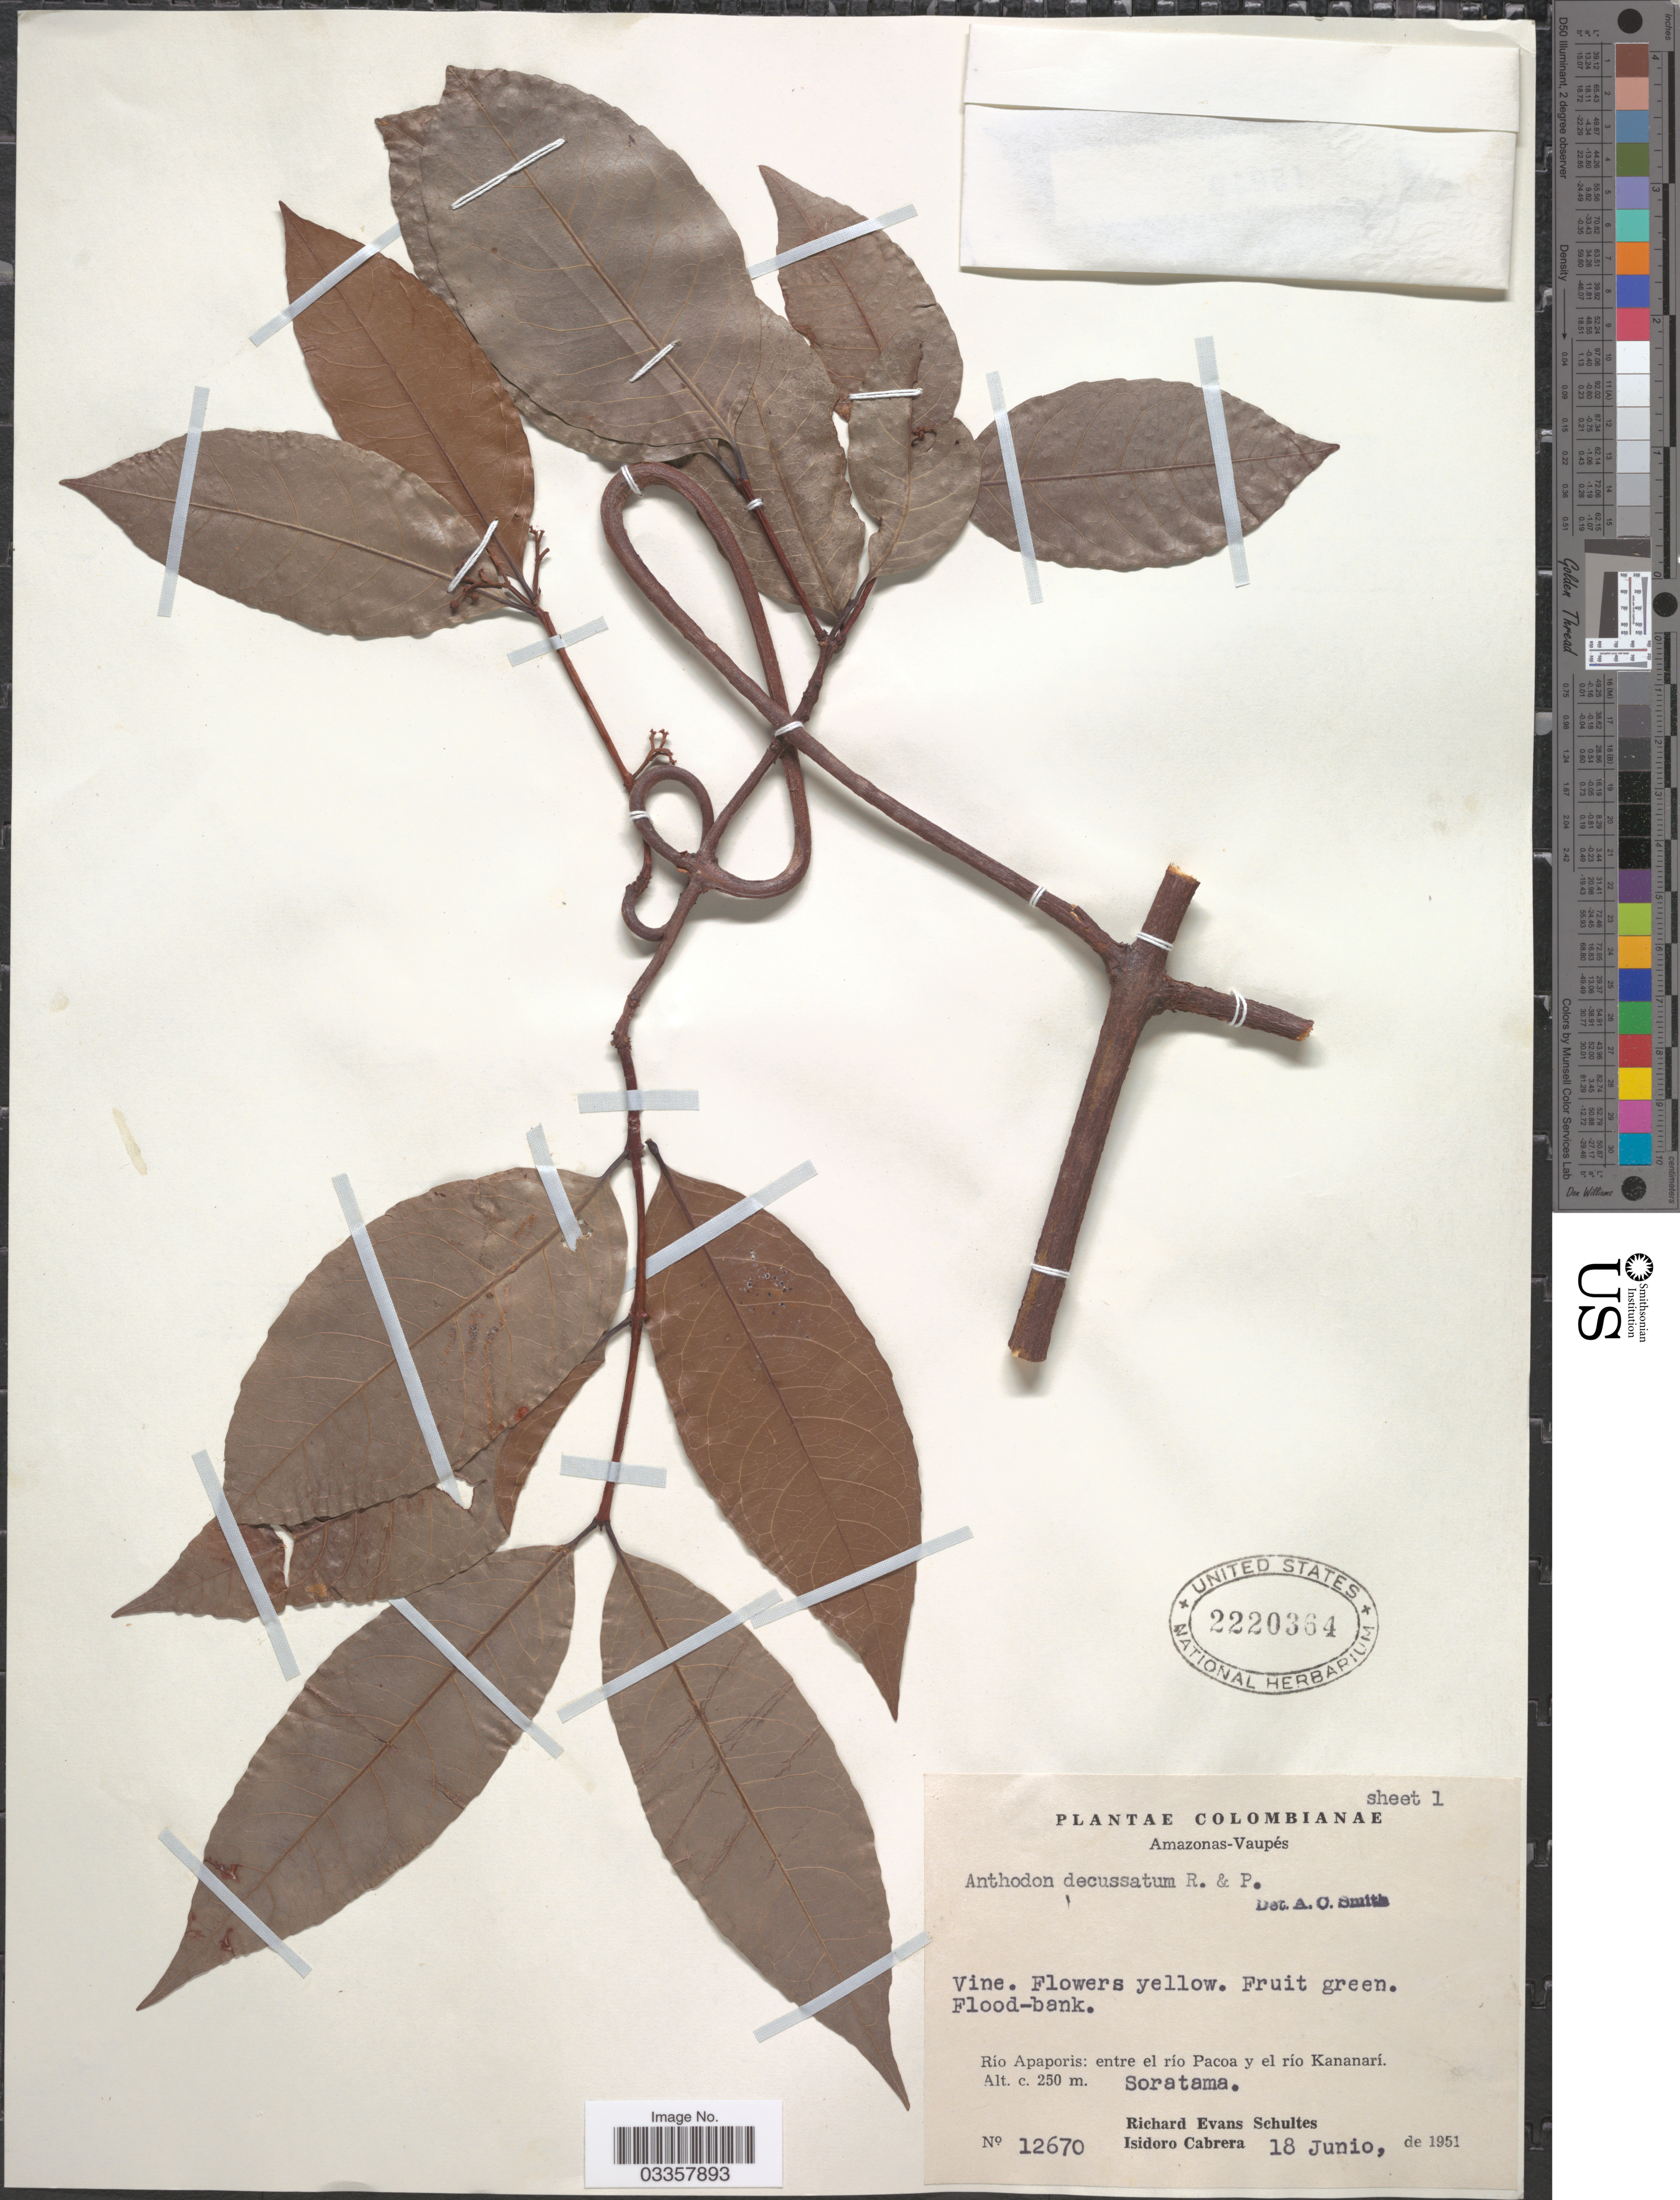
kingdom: Plantae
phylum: Tracheophyta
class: Magnoliopsida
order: Celastrales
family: Celastraceae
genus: Anthodon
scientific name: Anthodon decussatum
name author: Ruiz & Pav.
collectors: R. E. Schultes & I. Cabrera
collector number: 12670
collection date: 1951-06-18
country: Colombia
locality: Amazonas-Vaupés. Río Apaporis: entre el río Pacoa y el río Kananari. Soratama.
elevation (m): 250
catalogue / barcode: US 2220364